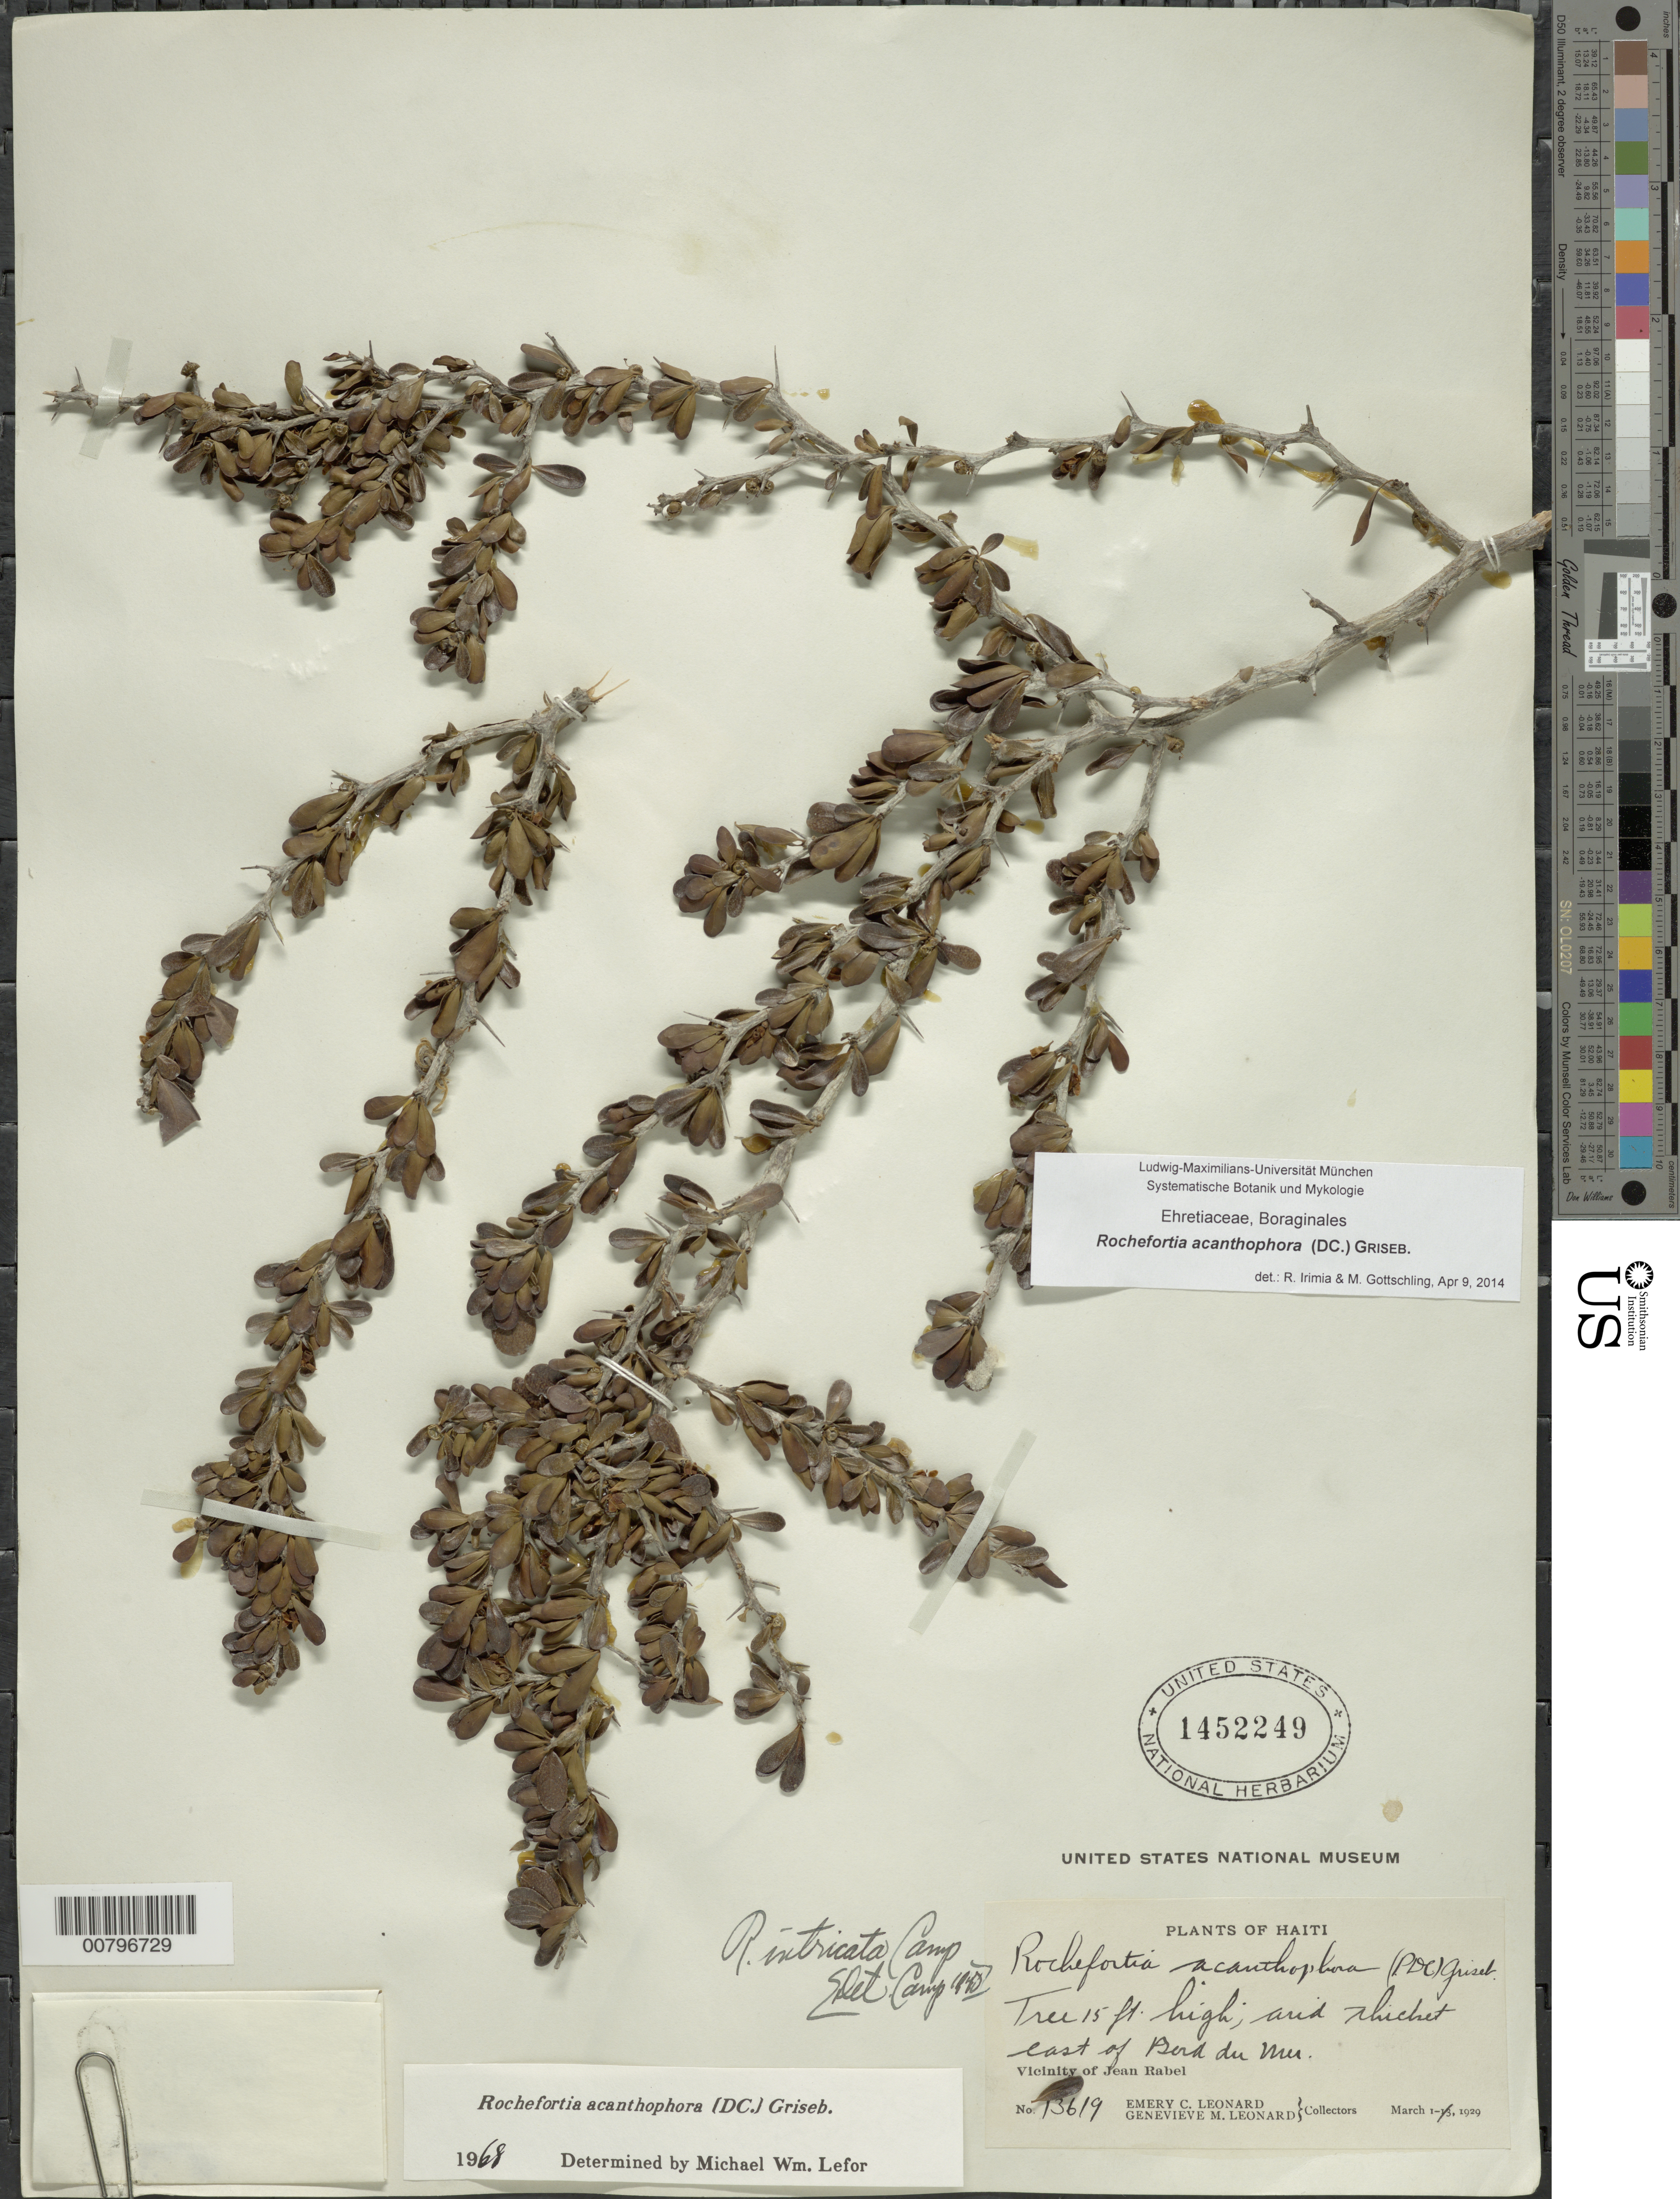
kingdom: Plantae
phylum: Tracheophyta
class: Magnoliopsida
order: Boraginales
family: Ehretiaceae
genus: Rochefortia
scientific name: Rochefortia acanthophora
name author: (DC.) Griseb.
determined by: Irimia, R.; Gottschling, M.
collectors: E. C. Leonard & G. M. Leonard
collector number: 13619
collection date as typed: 01 Mar 1929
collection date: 1929-03-01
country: Haiti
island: Hispaniola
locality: Vicinity of Jean Rabel, east of Bord du Mer.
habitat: Arid thicket.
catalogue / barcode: US 1452249